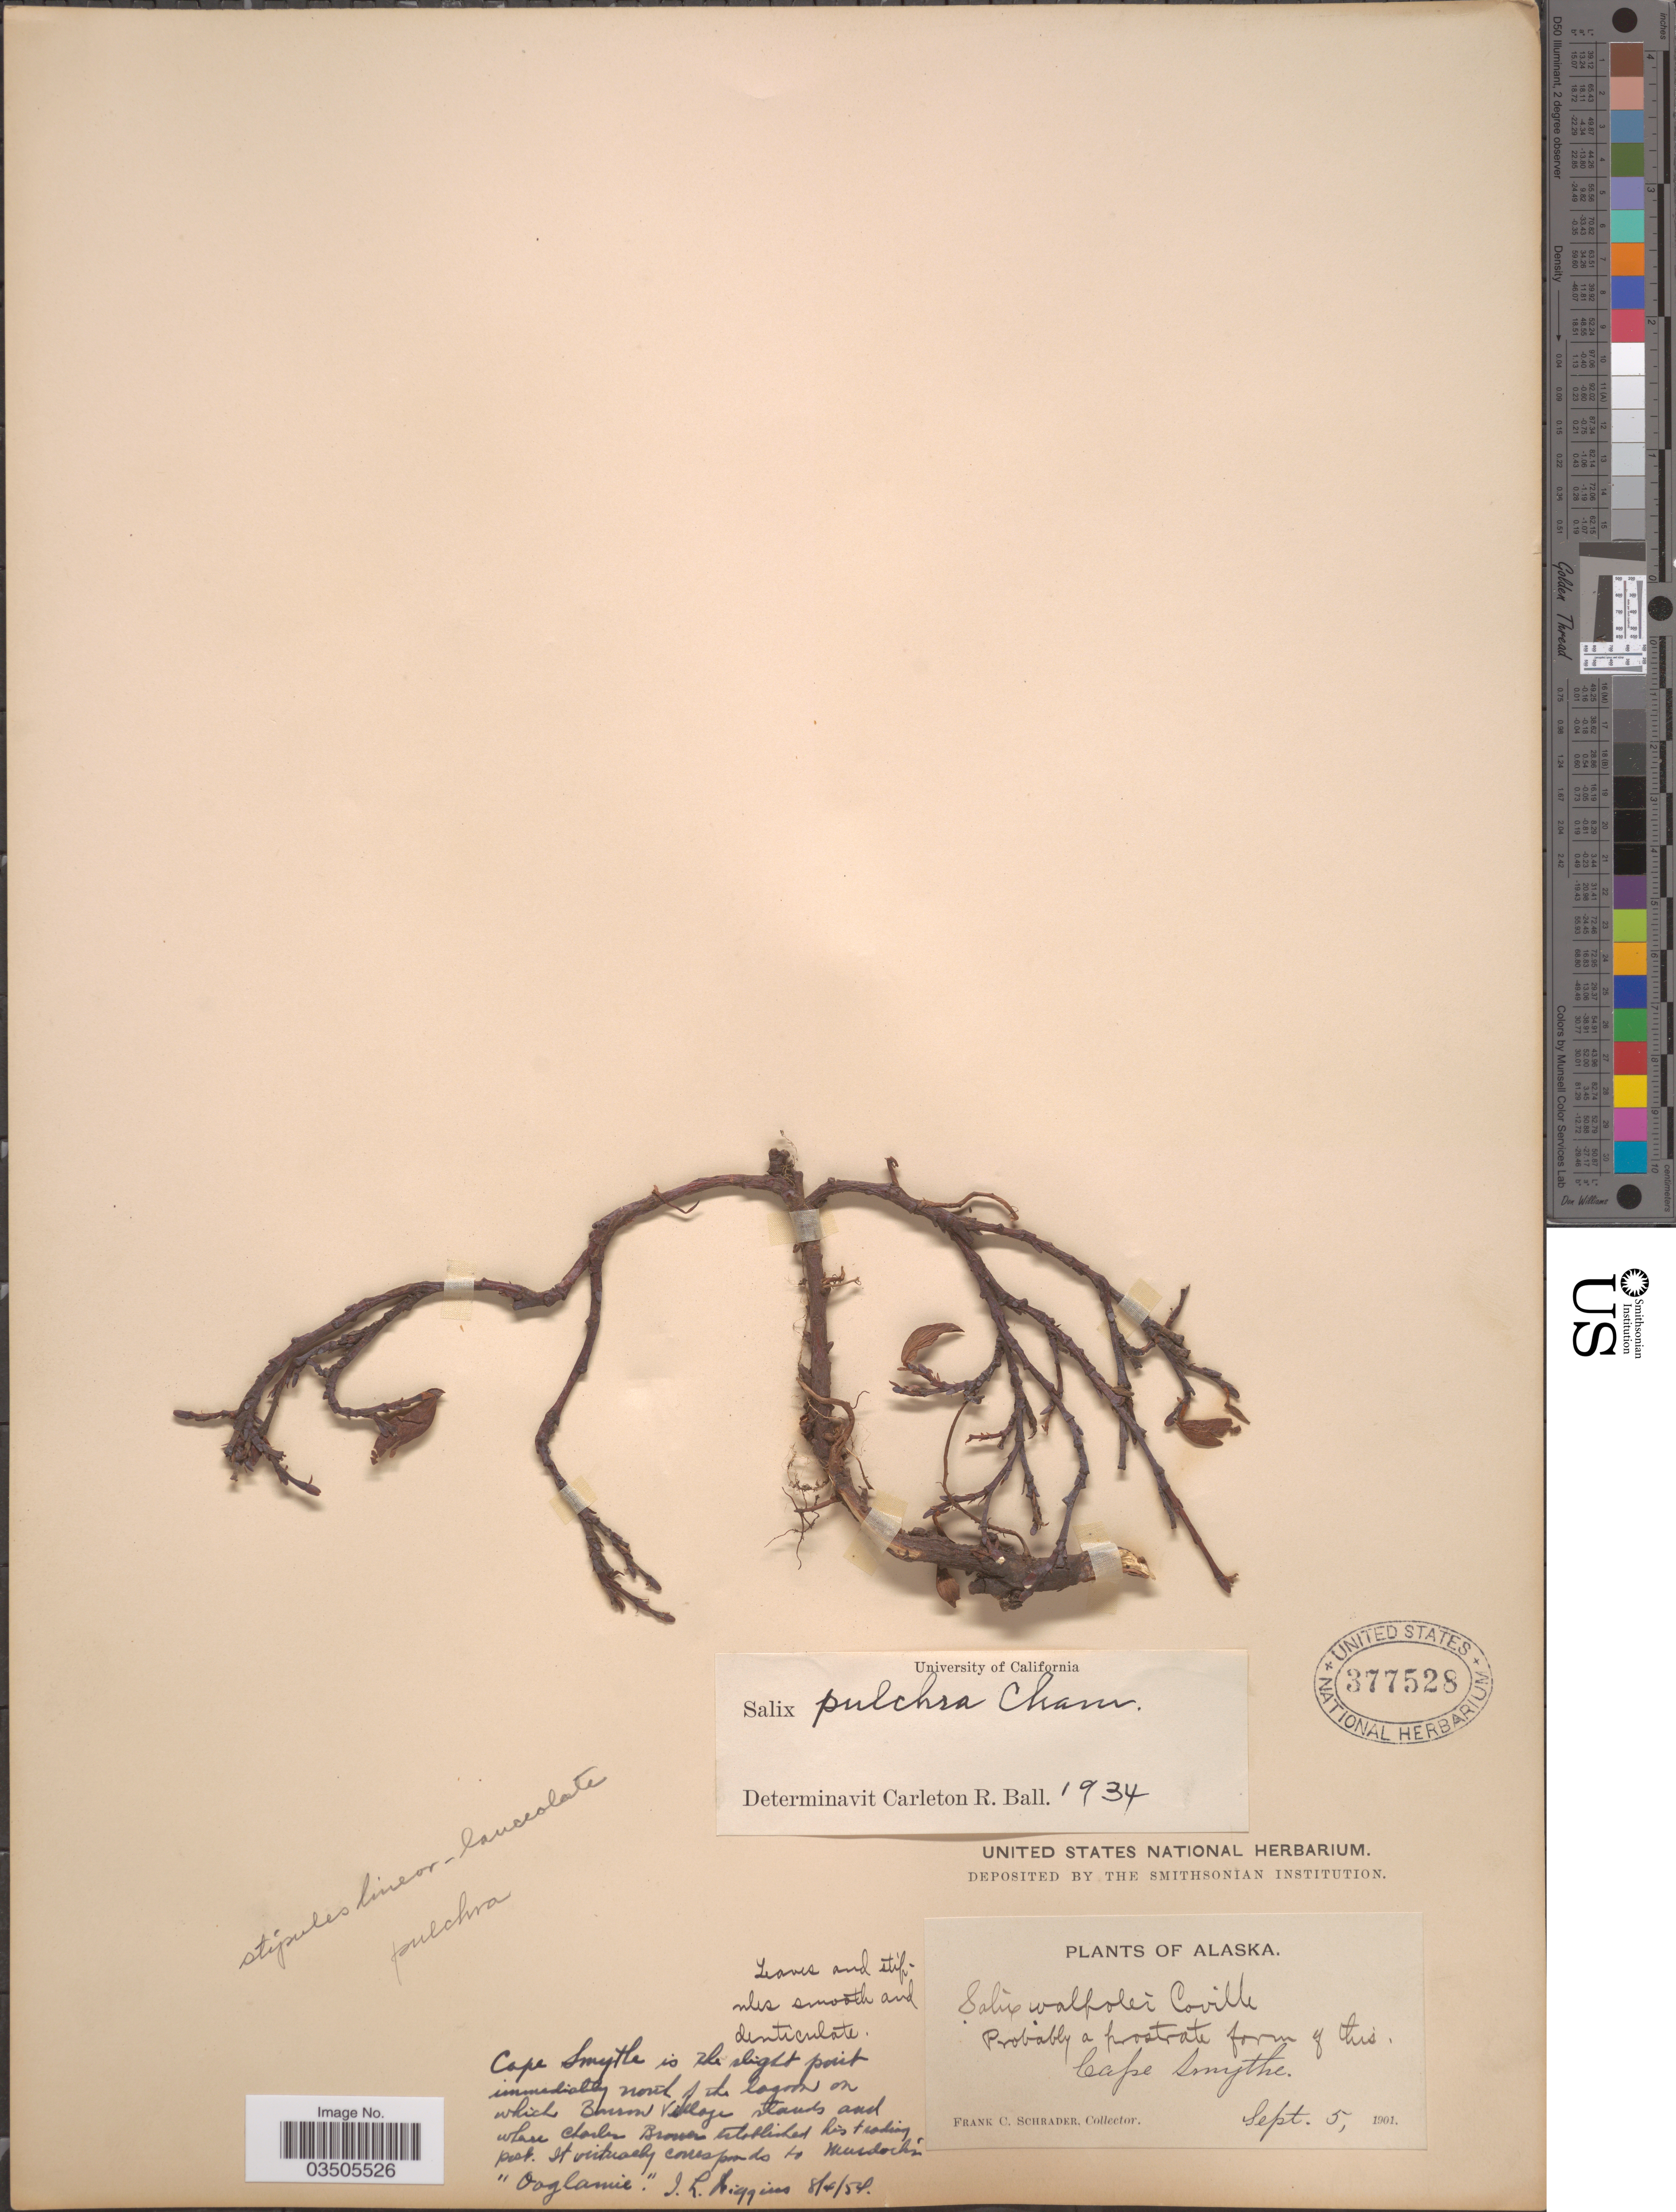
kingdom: Plantae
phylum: Tracheophyta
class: Magnoliopsida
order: Malpighiales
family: Salicaceae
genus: Salix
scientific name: Salix pulchra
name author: Cham.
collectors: F. C. Schrader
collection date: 1901-09-05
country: United States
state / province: Alaska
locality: Cape Smythe.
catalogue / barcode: US 377528